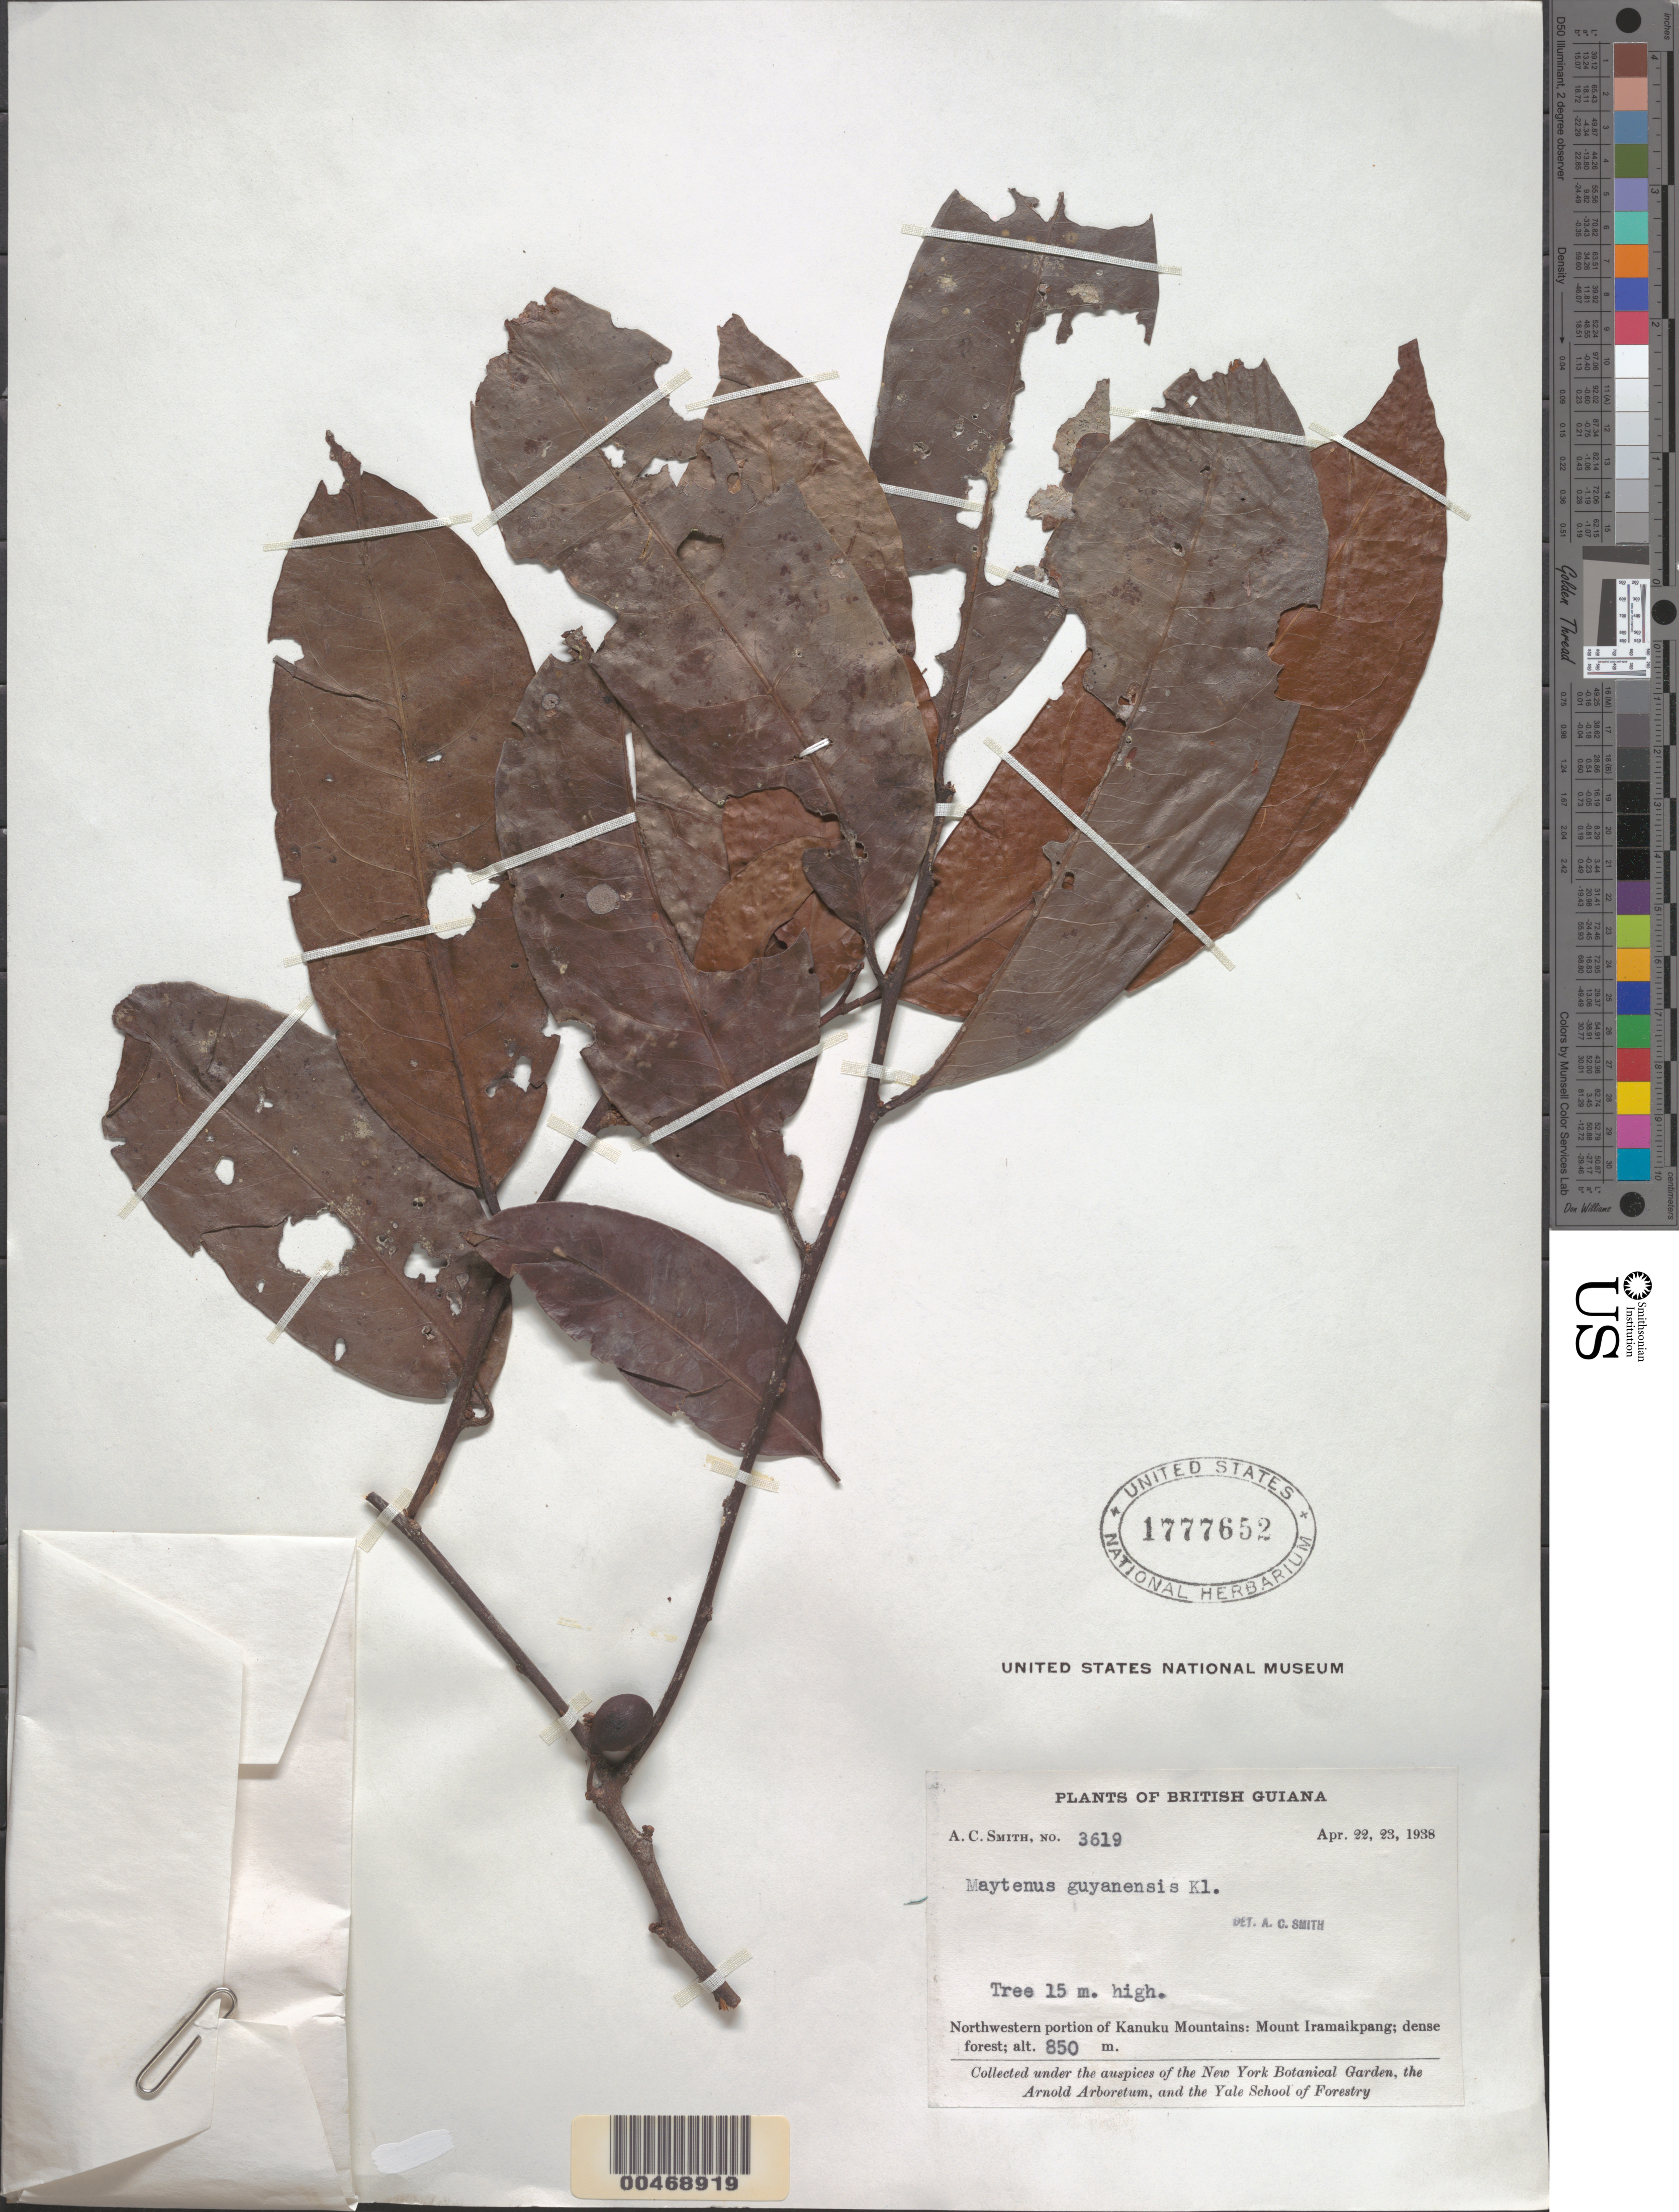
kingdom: Plantae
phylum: Tracheophyta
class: Magnoliopsida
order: Celastrales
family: Celastraceae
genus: Maytenus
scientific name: Maytenus guyanensis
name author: Klotzsch ex Reissek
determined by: Smith, A. C.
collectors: A. C. Smith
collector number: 3619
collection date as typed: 22-Apr-38 to 23-Apr-38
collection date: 1938-04-22/1938-04-23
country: Guyana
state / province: U. Takutu-U. Essequibo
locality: Kanuku Mts., NW portion; Mount Iramaikpang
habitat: Dense forest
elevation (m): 850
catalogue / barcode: US 1777652